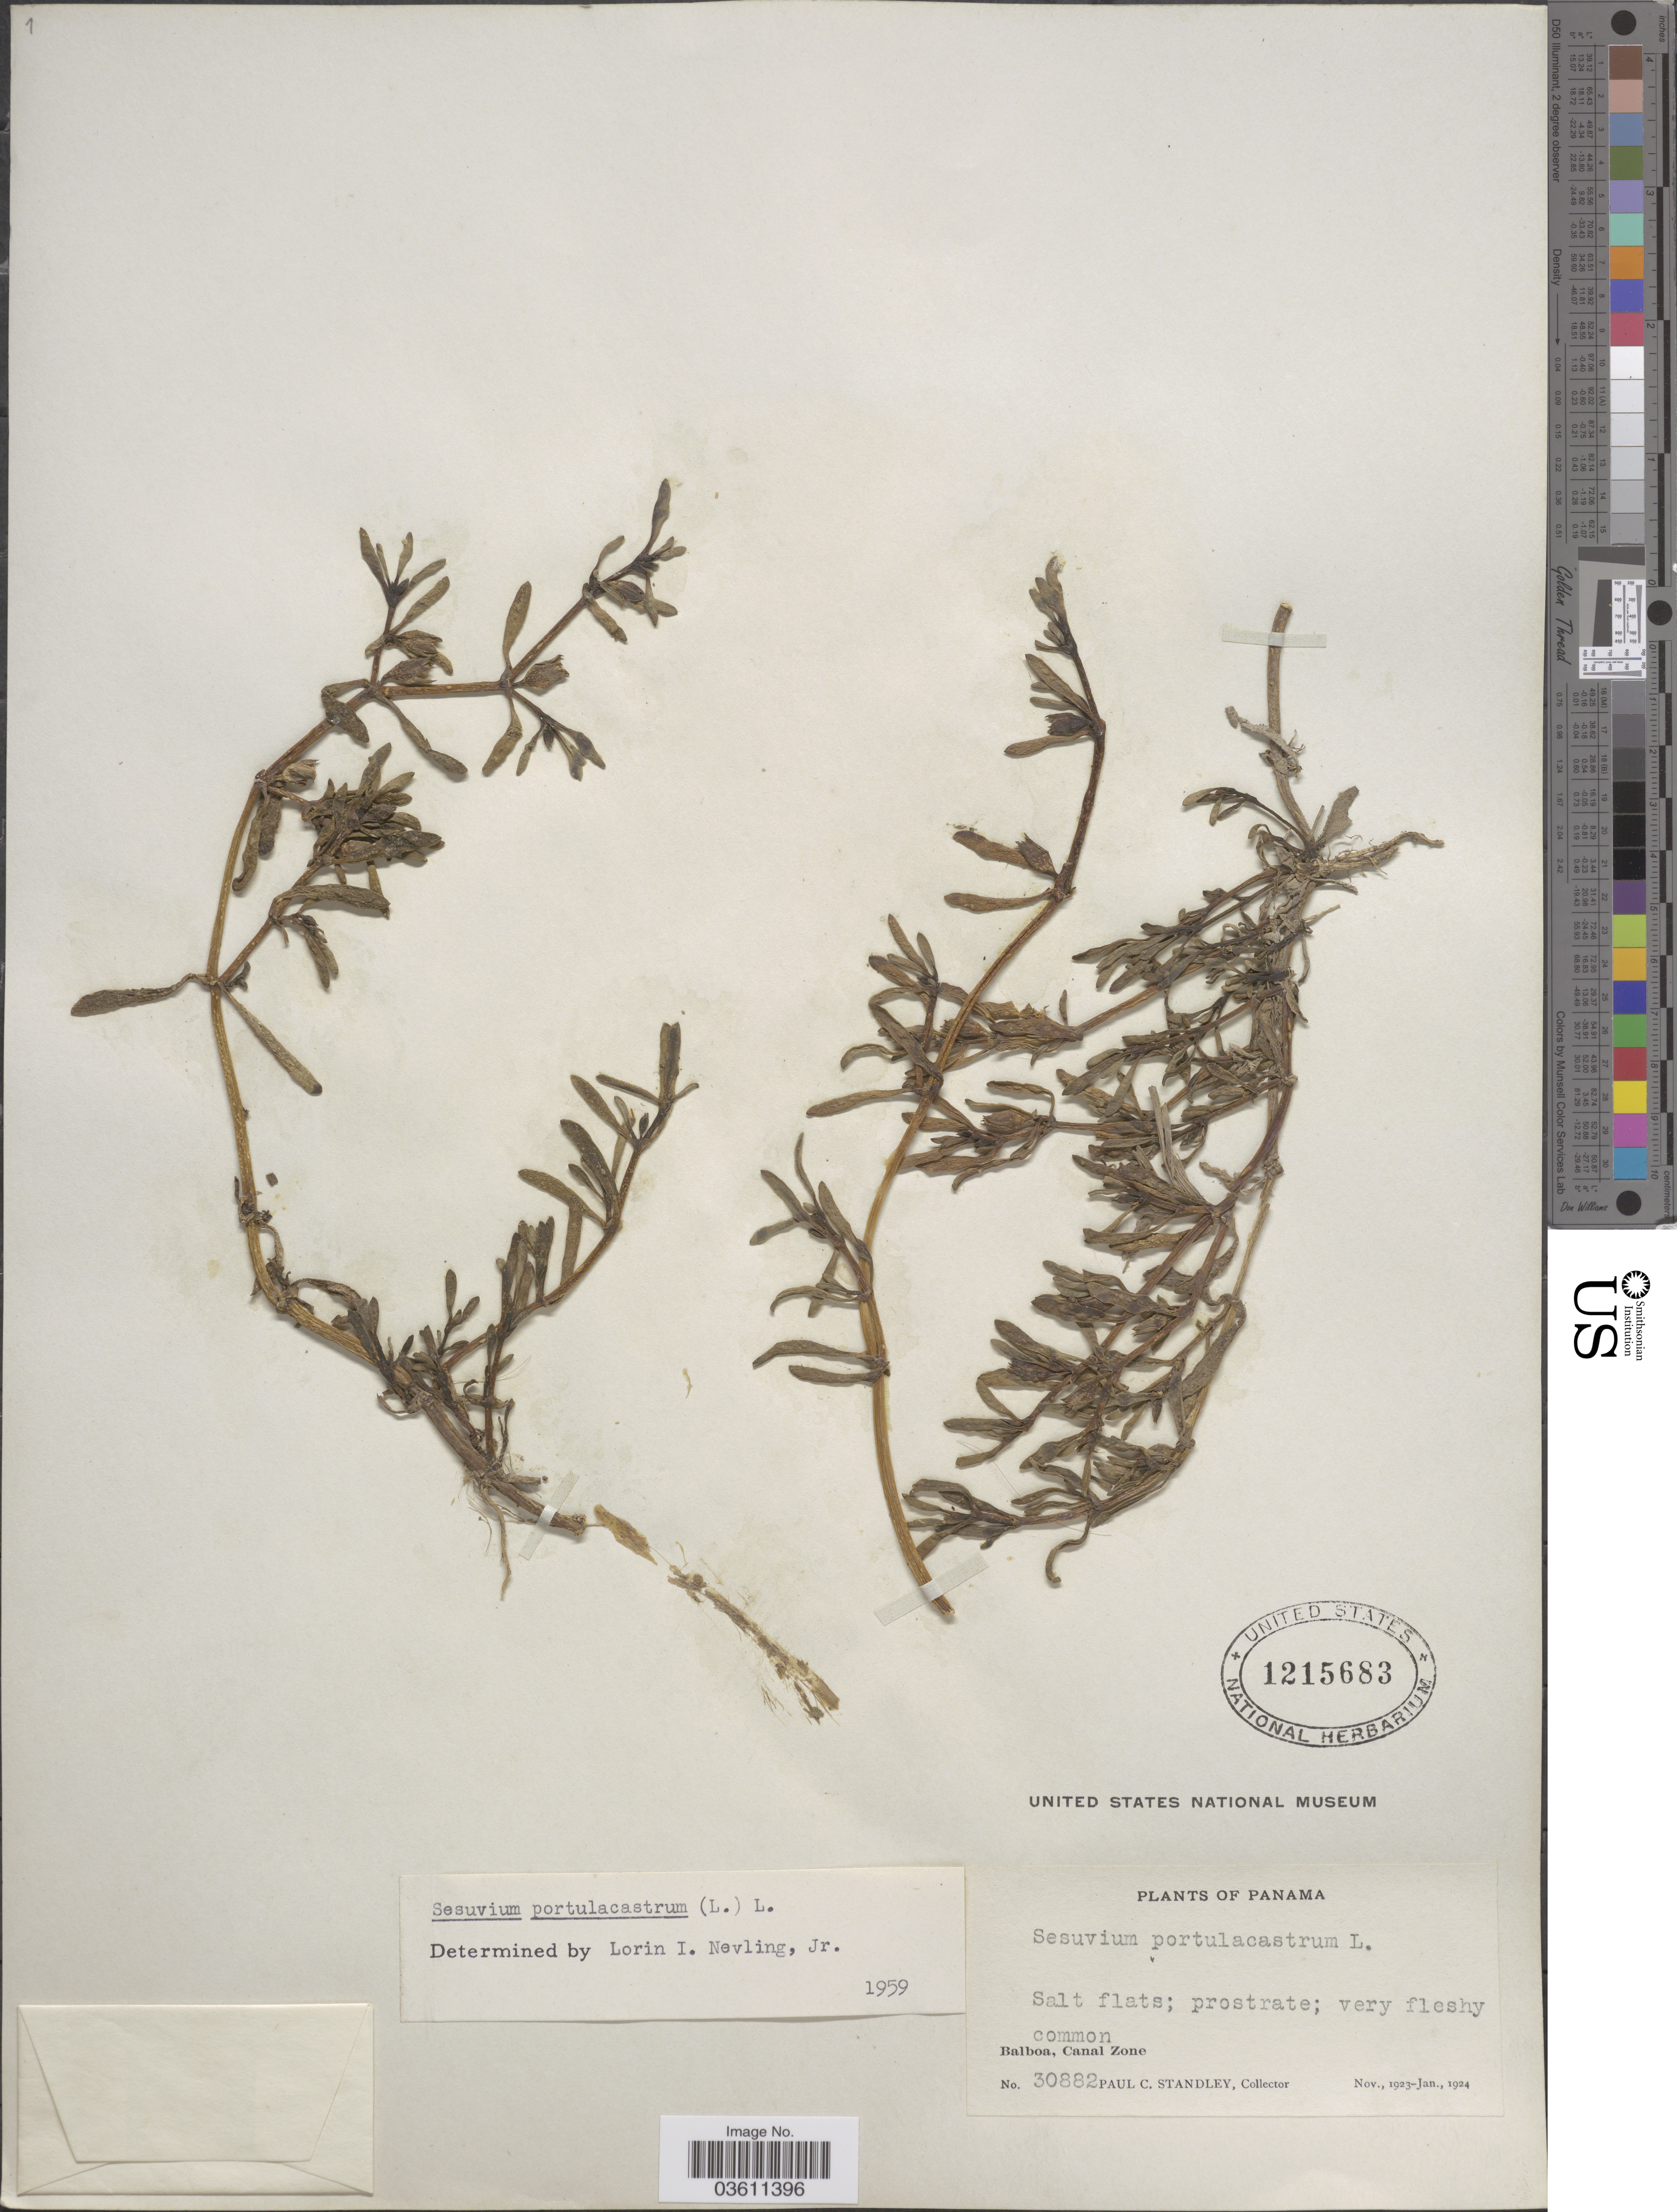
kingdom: Plantae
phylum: Tracheophyta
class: Magnoliopsida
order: Caryophyllales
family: Aizoaceae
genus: Sesuvium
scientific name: Sesuvium portulacastrum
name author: (L.) L.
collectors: P. C. Standley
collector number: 30882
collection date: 1923-11/1924-01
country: Panama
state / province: Colón / Panamá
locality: Balboa, Canal Zone.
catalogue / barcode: US 1215683